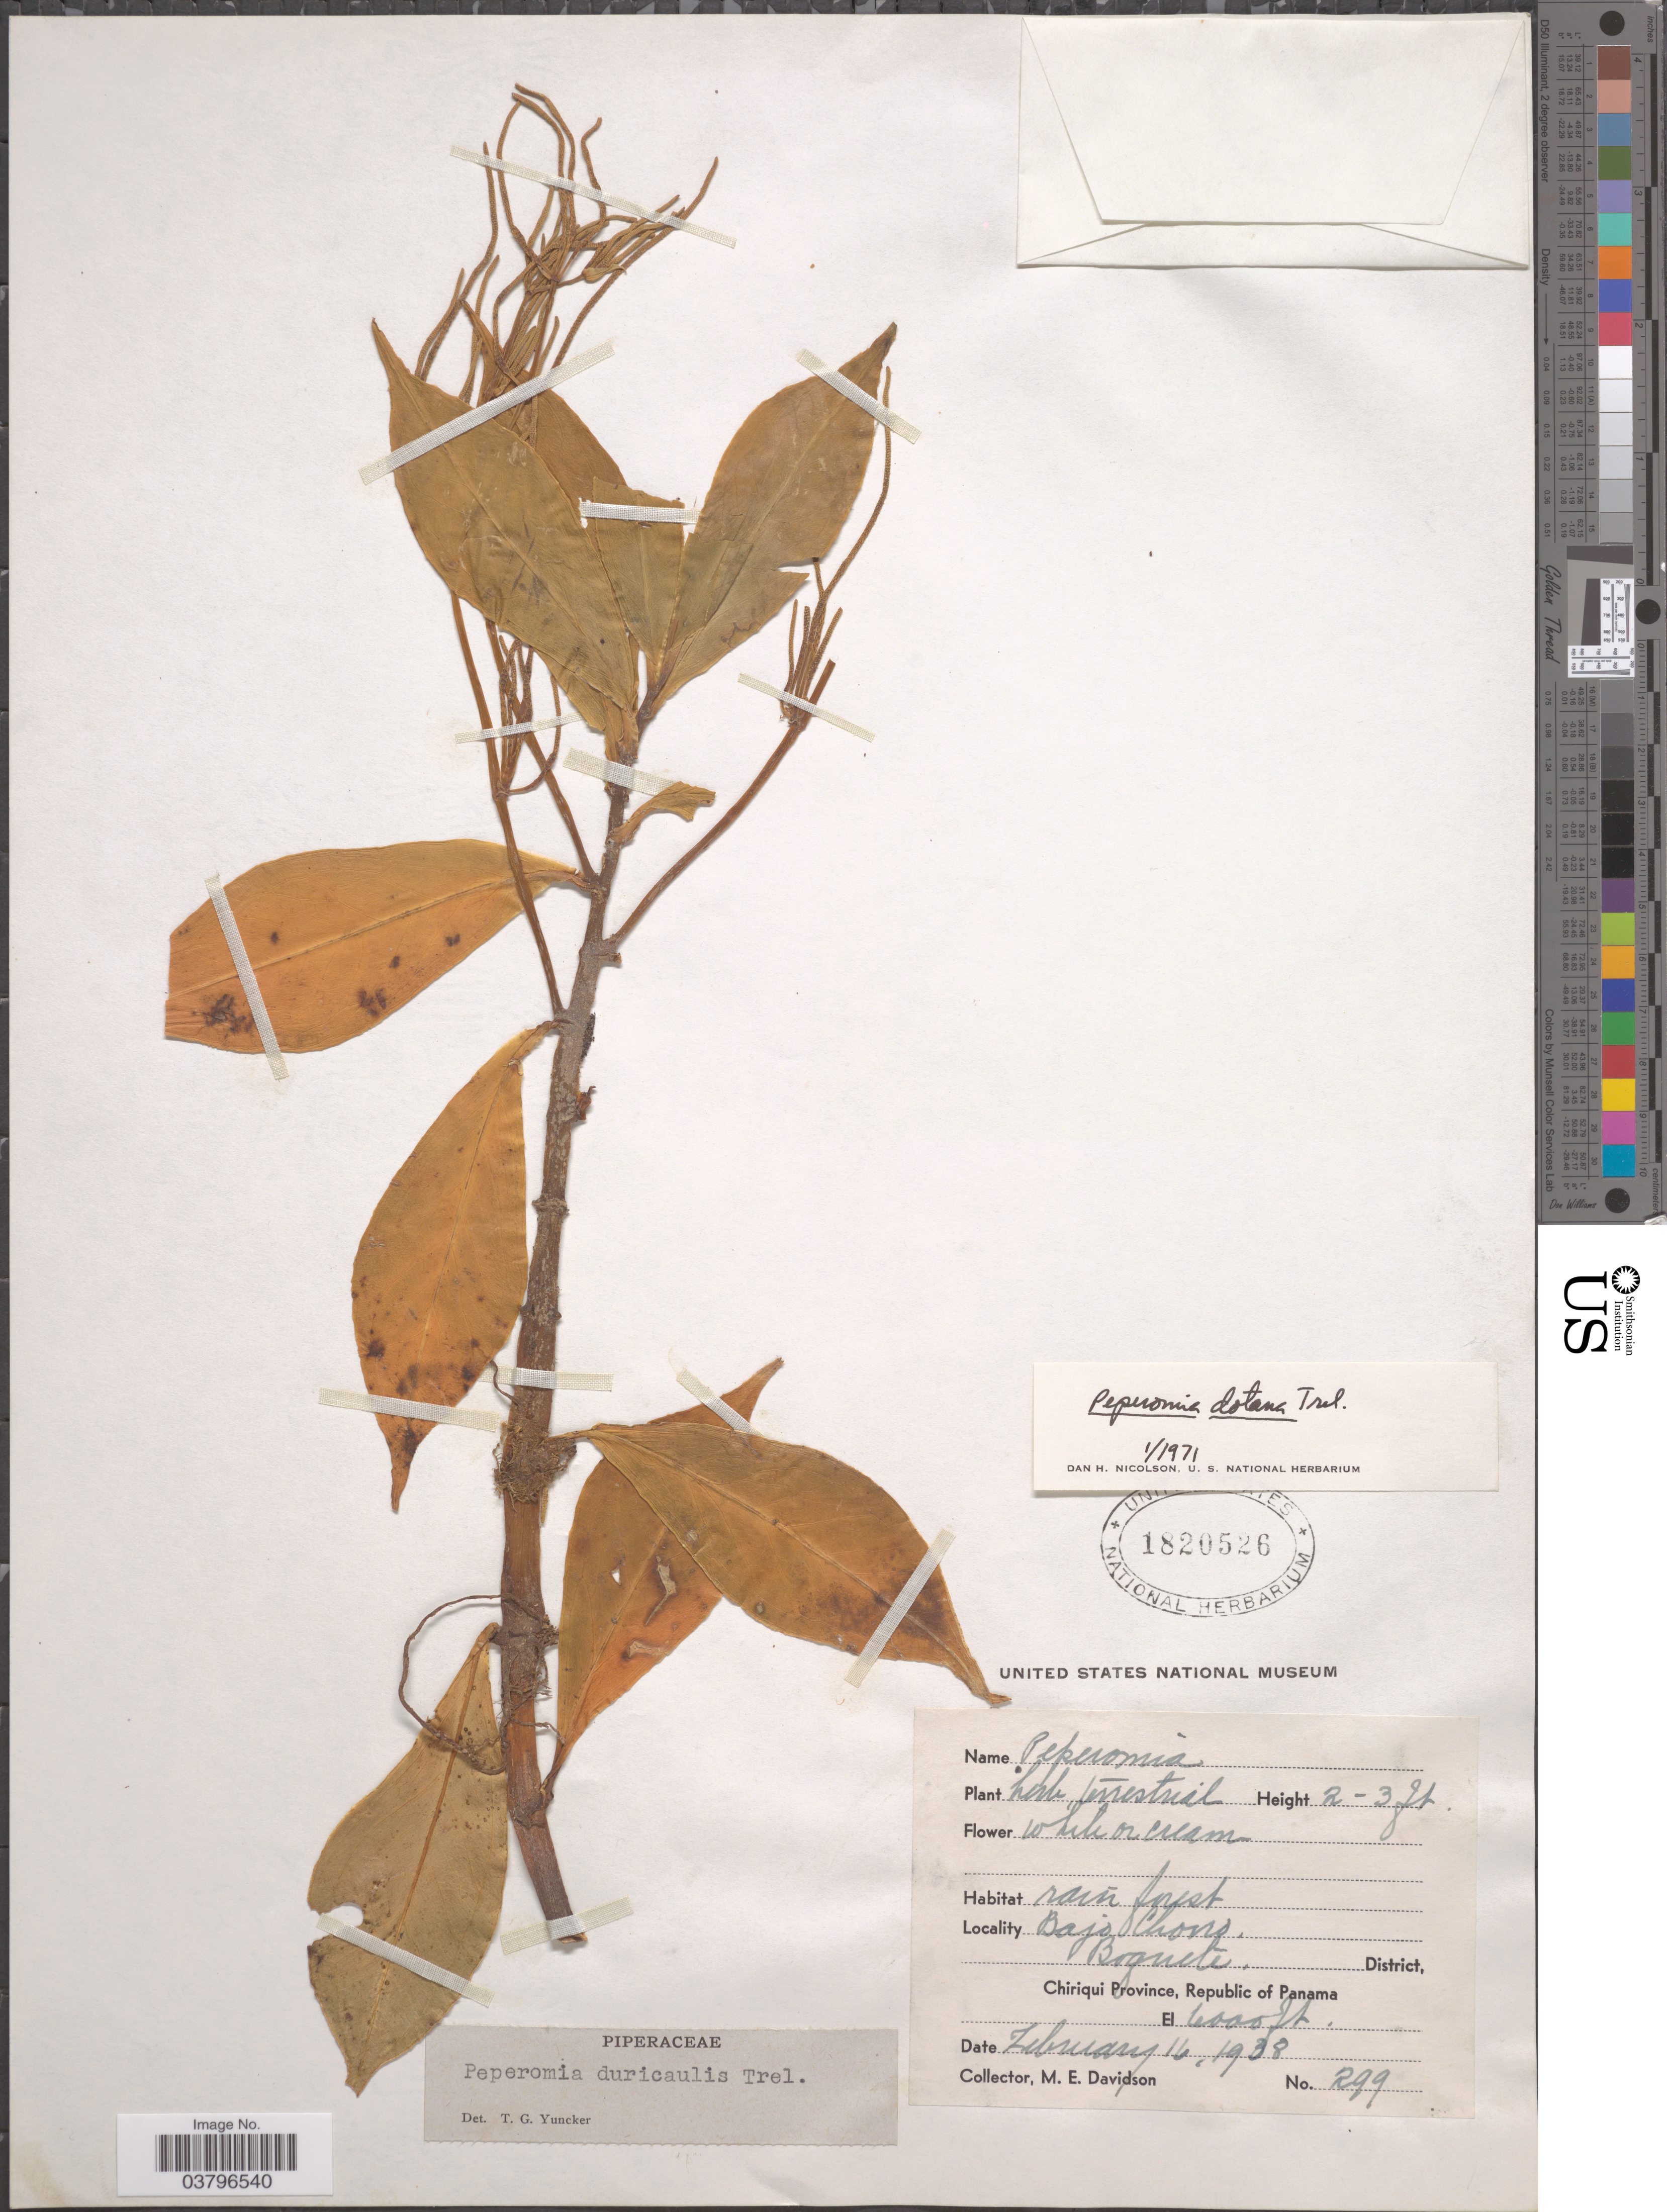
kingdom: Plantae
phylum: Tracheophyta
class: Magnoliopsida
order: Piperales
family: Piperaceae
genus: Peperomia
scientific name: Peperomia duricaulis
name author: Trel. in Woodson & Schery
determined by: Jiménez, José Estaban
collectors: M. E. Davidson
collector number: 299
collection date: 1938-02-16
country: Panama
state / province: Chiriqui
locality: Bajo Chorro, Boquete District.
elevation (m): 1829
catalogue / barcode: US 1820526